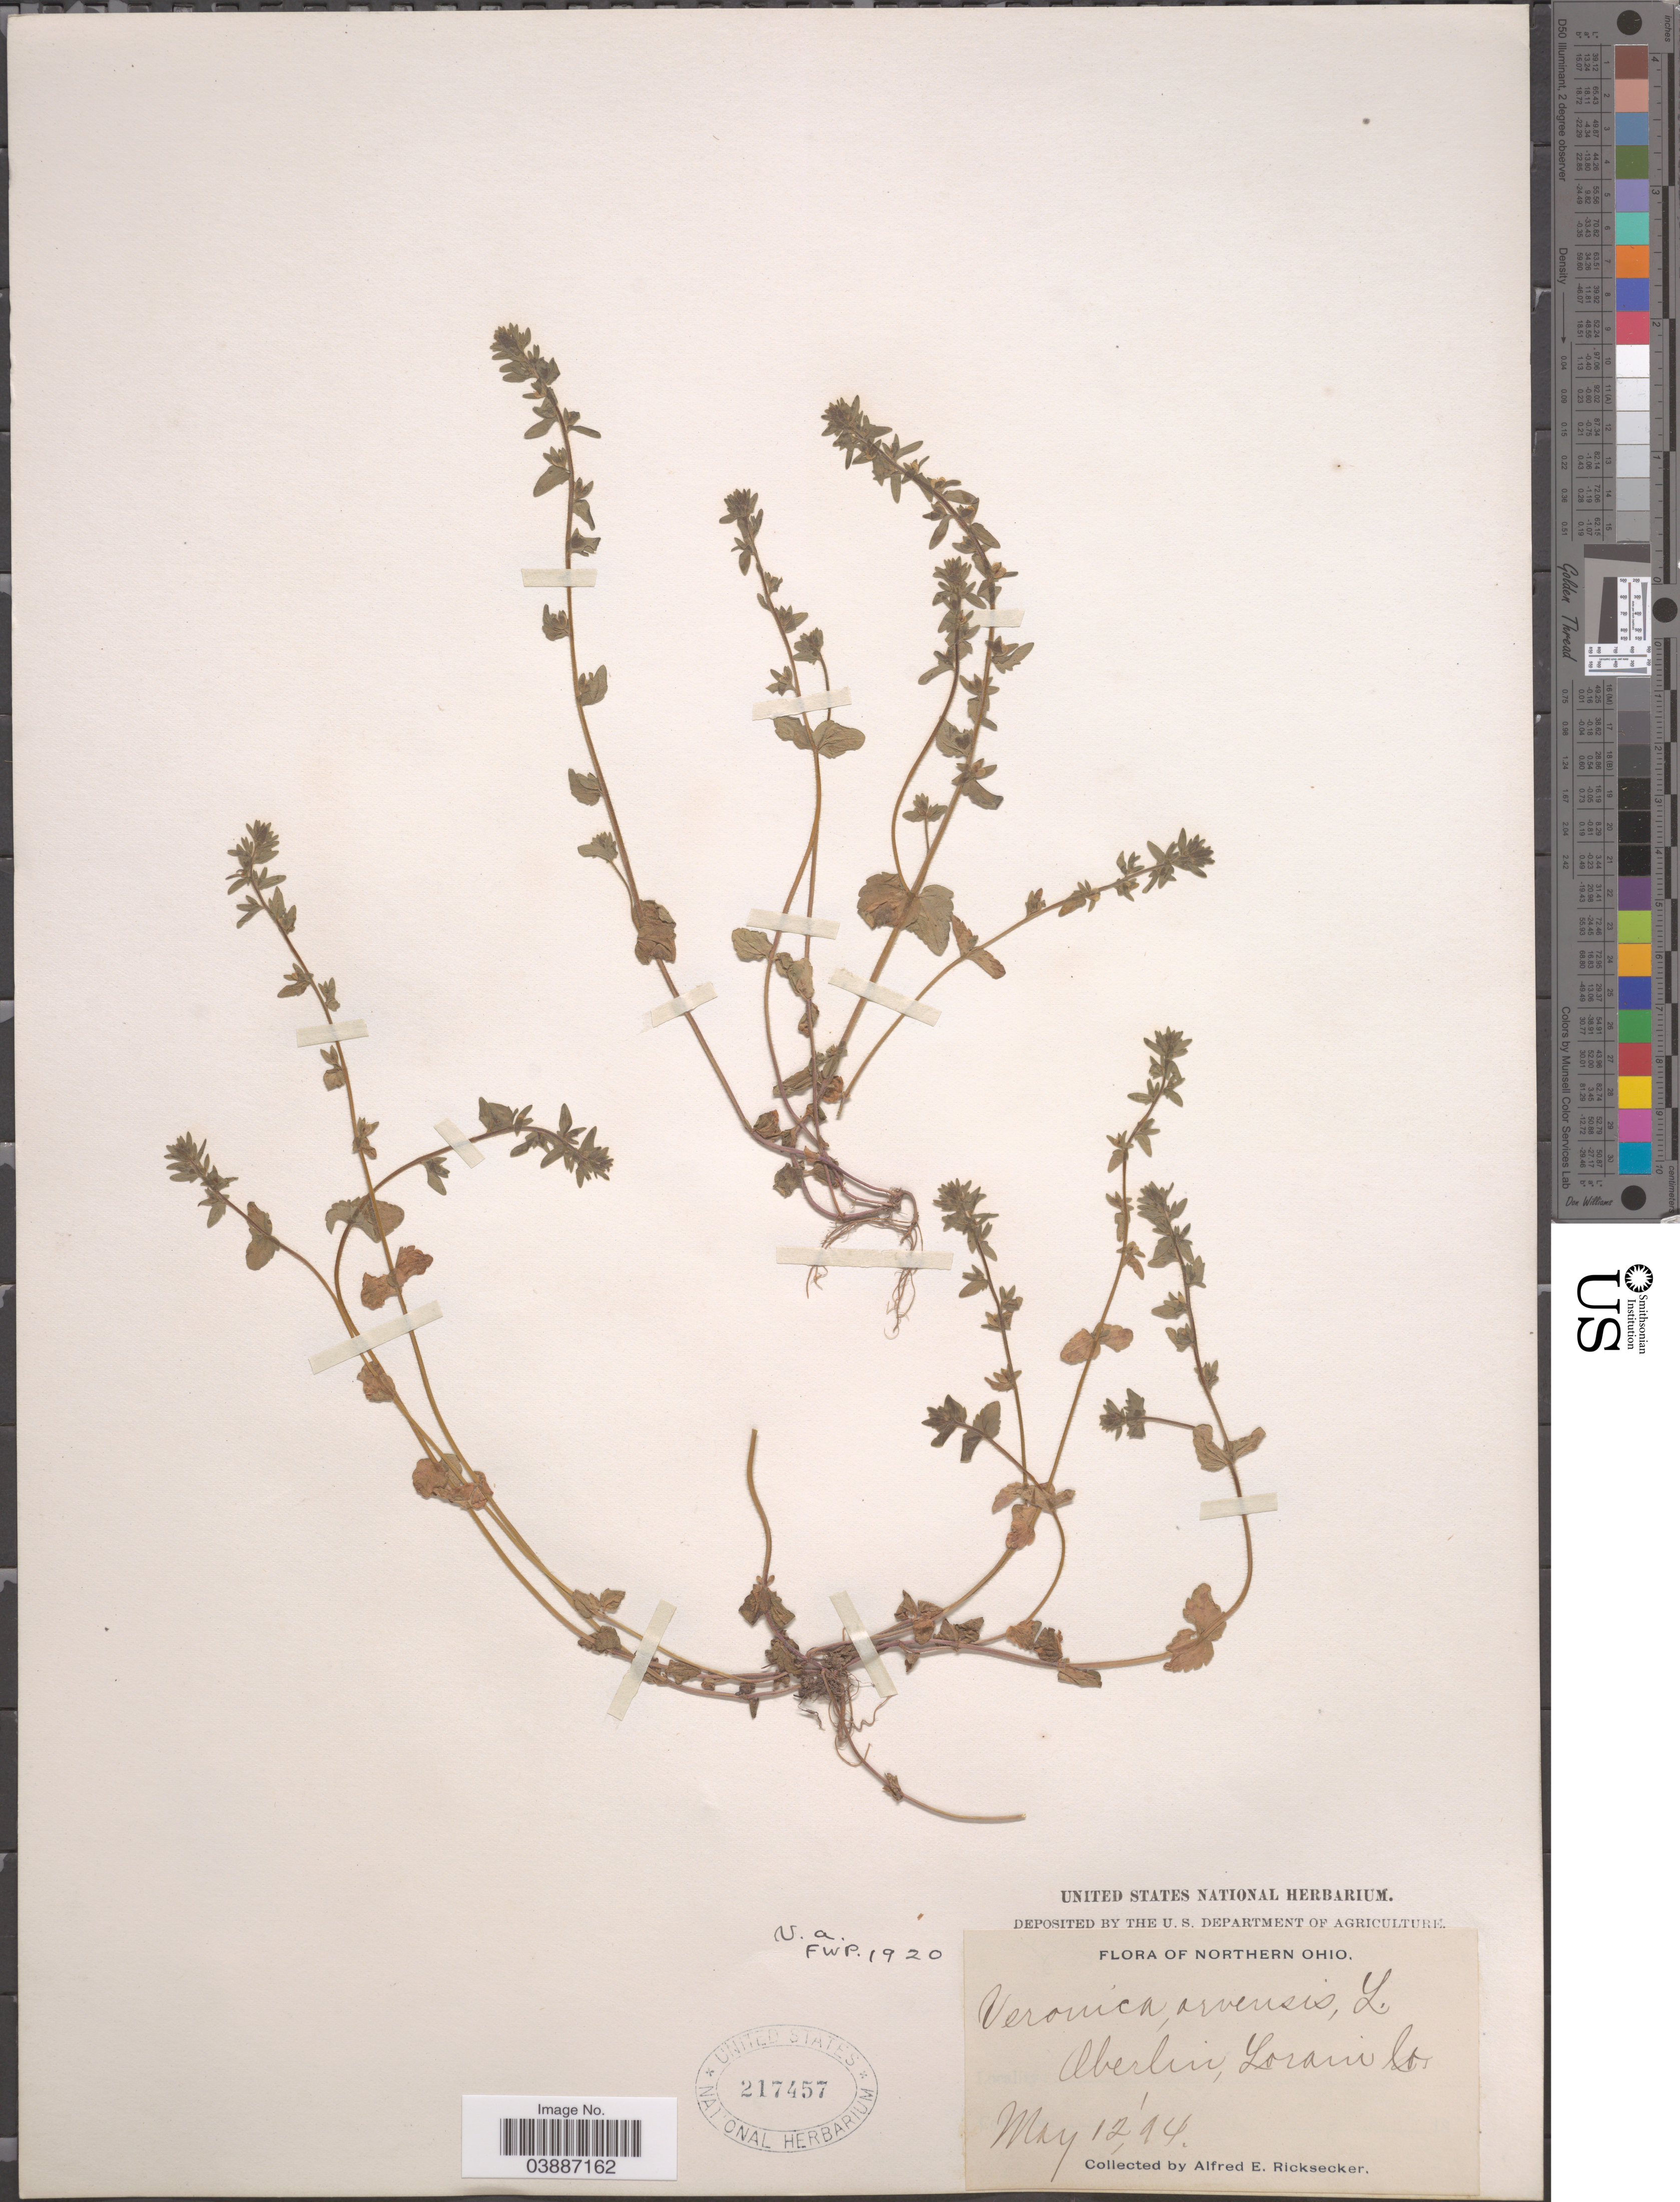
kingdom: Plantae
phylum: Tracheophyta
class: Magnoliopsida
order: Lamiales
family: Plantaginaceae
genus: Veronica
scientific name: Veronica arvensis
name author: L.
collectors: A. E. Ricksecker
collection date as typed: Transcribed d/m/y: 12/5/94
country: United States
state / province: Ohio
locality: Northern Ohio. Oberlin, Lorain Co.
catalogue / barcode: US 217457